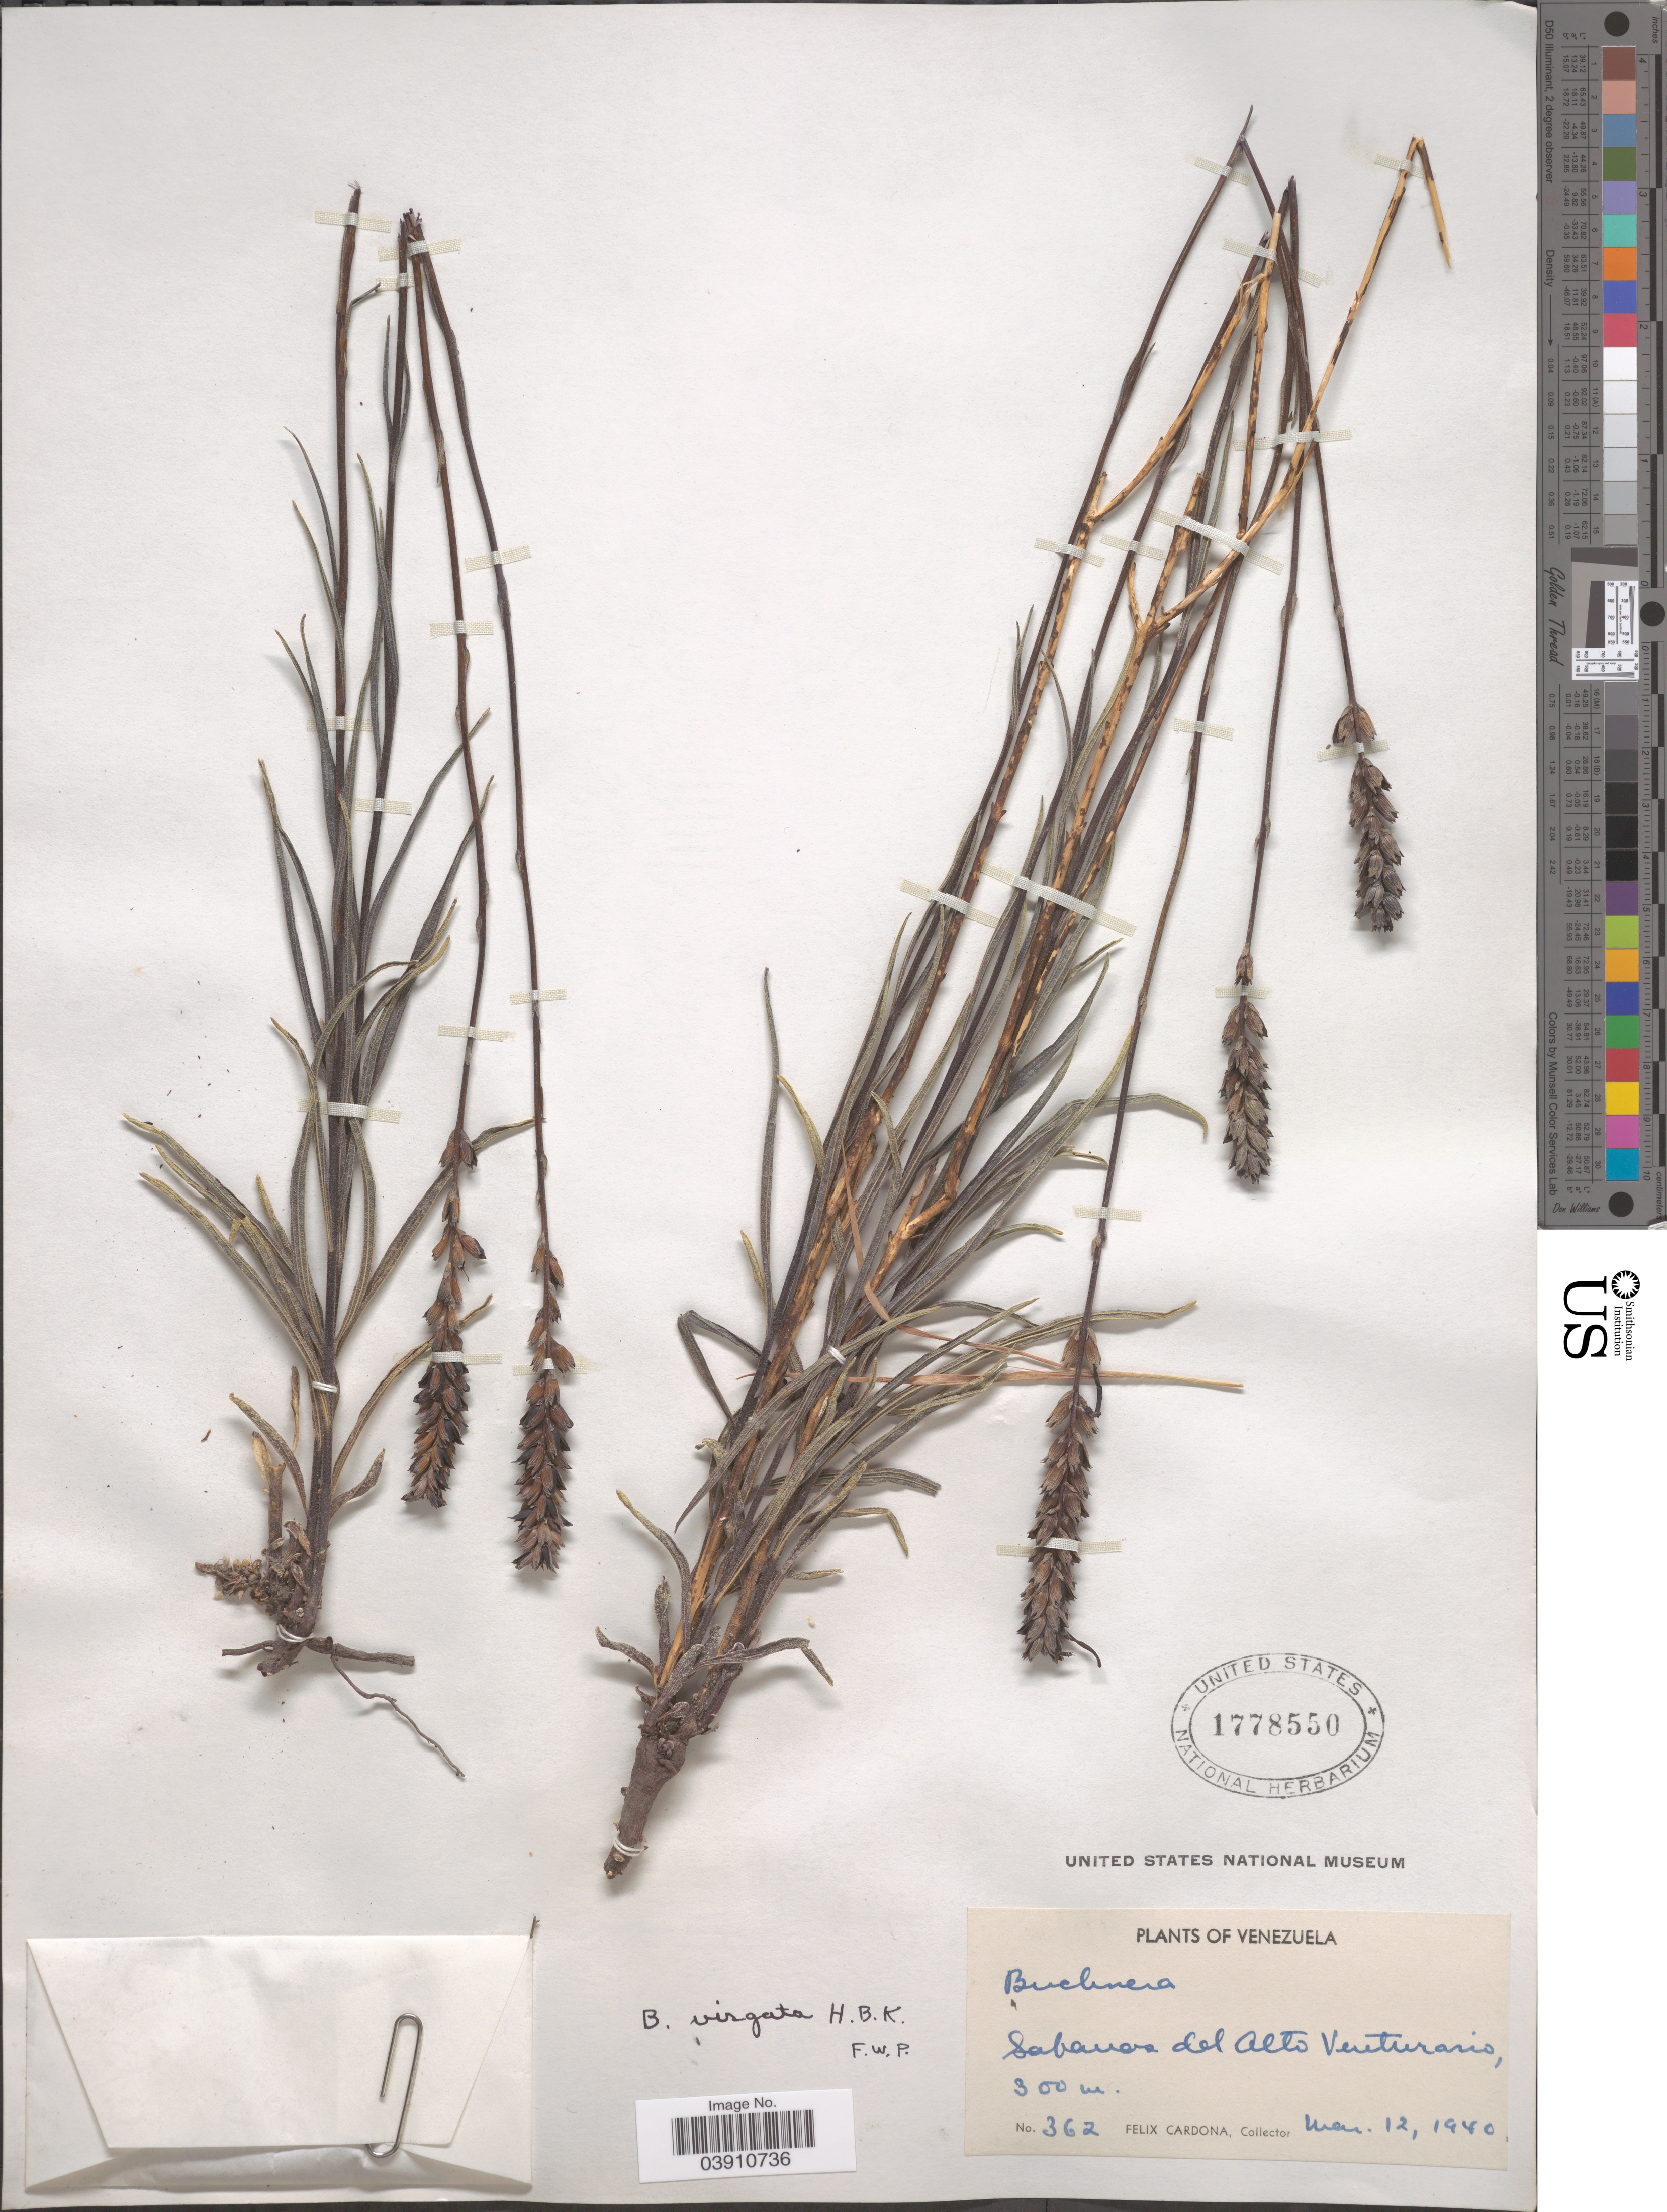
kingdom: Plantae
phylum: Tracheophyta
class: Magnoliopsida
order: Lamiales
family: Orobanchaceae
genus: Buchnera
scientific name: Buchnera virgata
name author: Kunth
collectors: F. Cardona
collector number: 362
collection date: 1940-03-12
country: Venezuela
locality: Sabanas del Alto Ventuario.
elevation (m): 300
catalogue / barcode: US 1778550